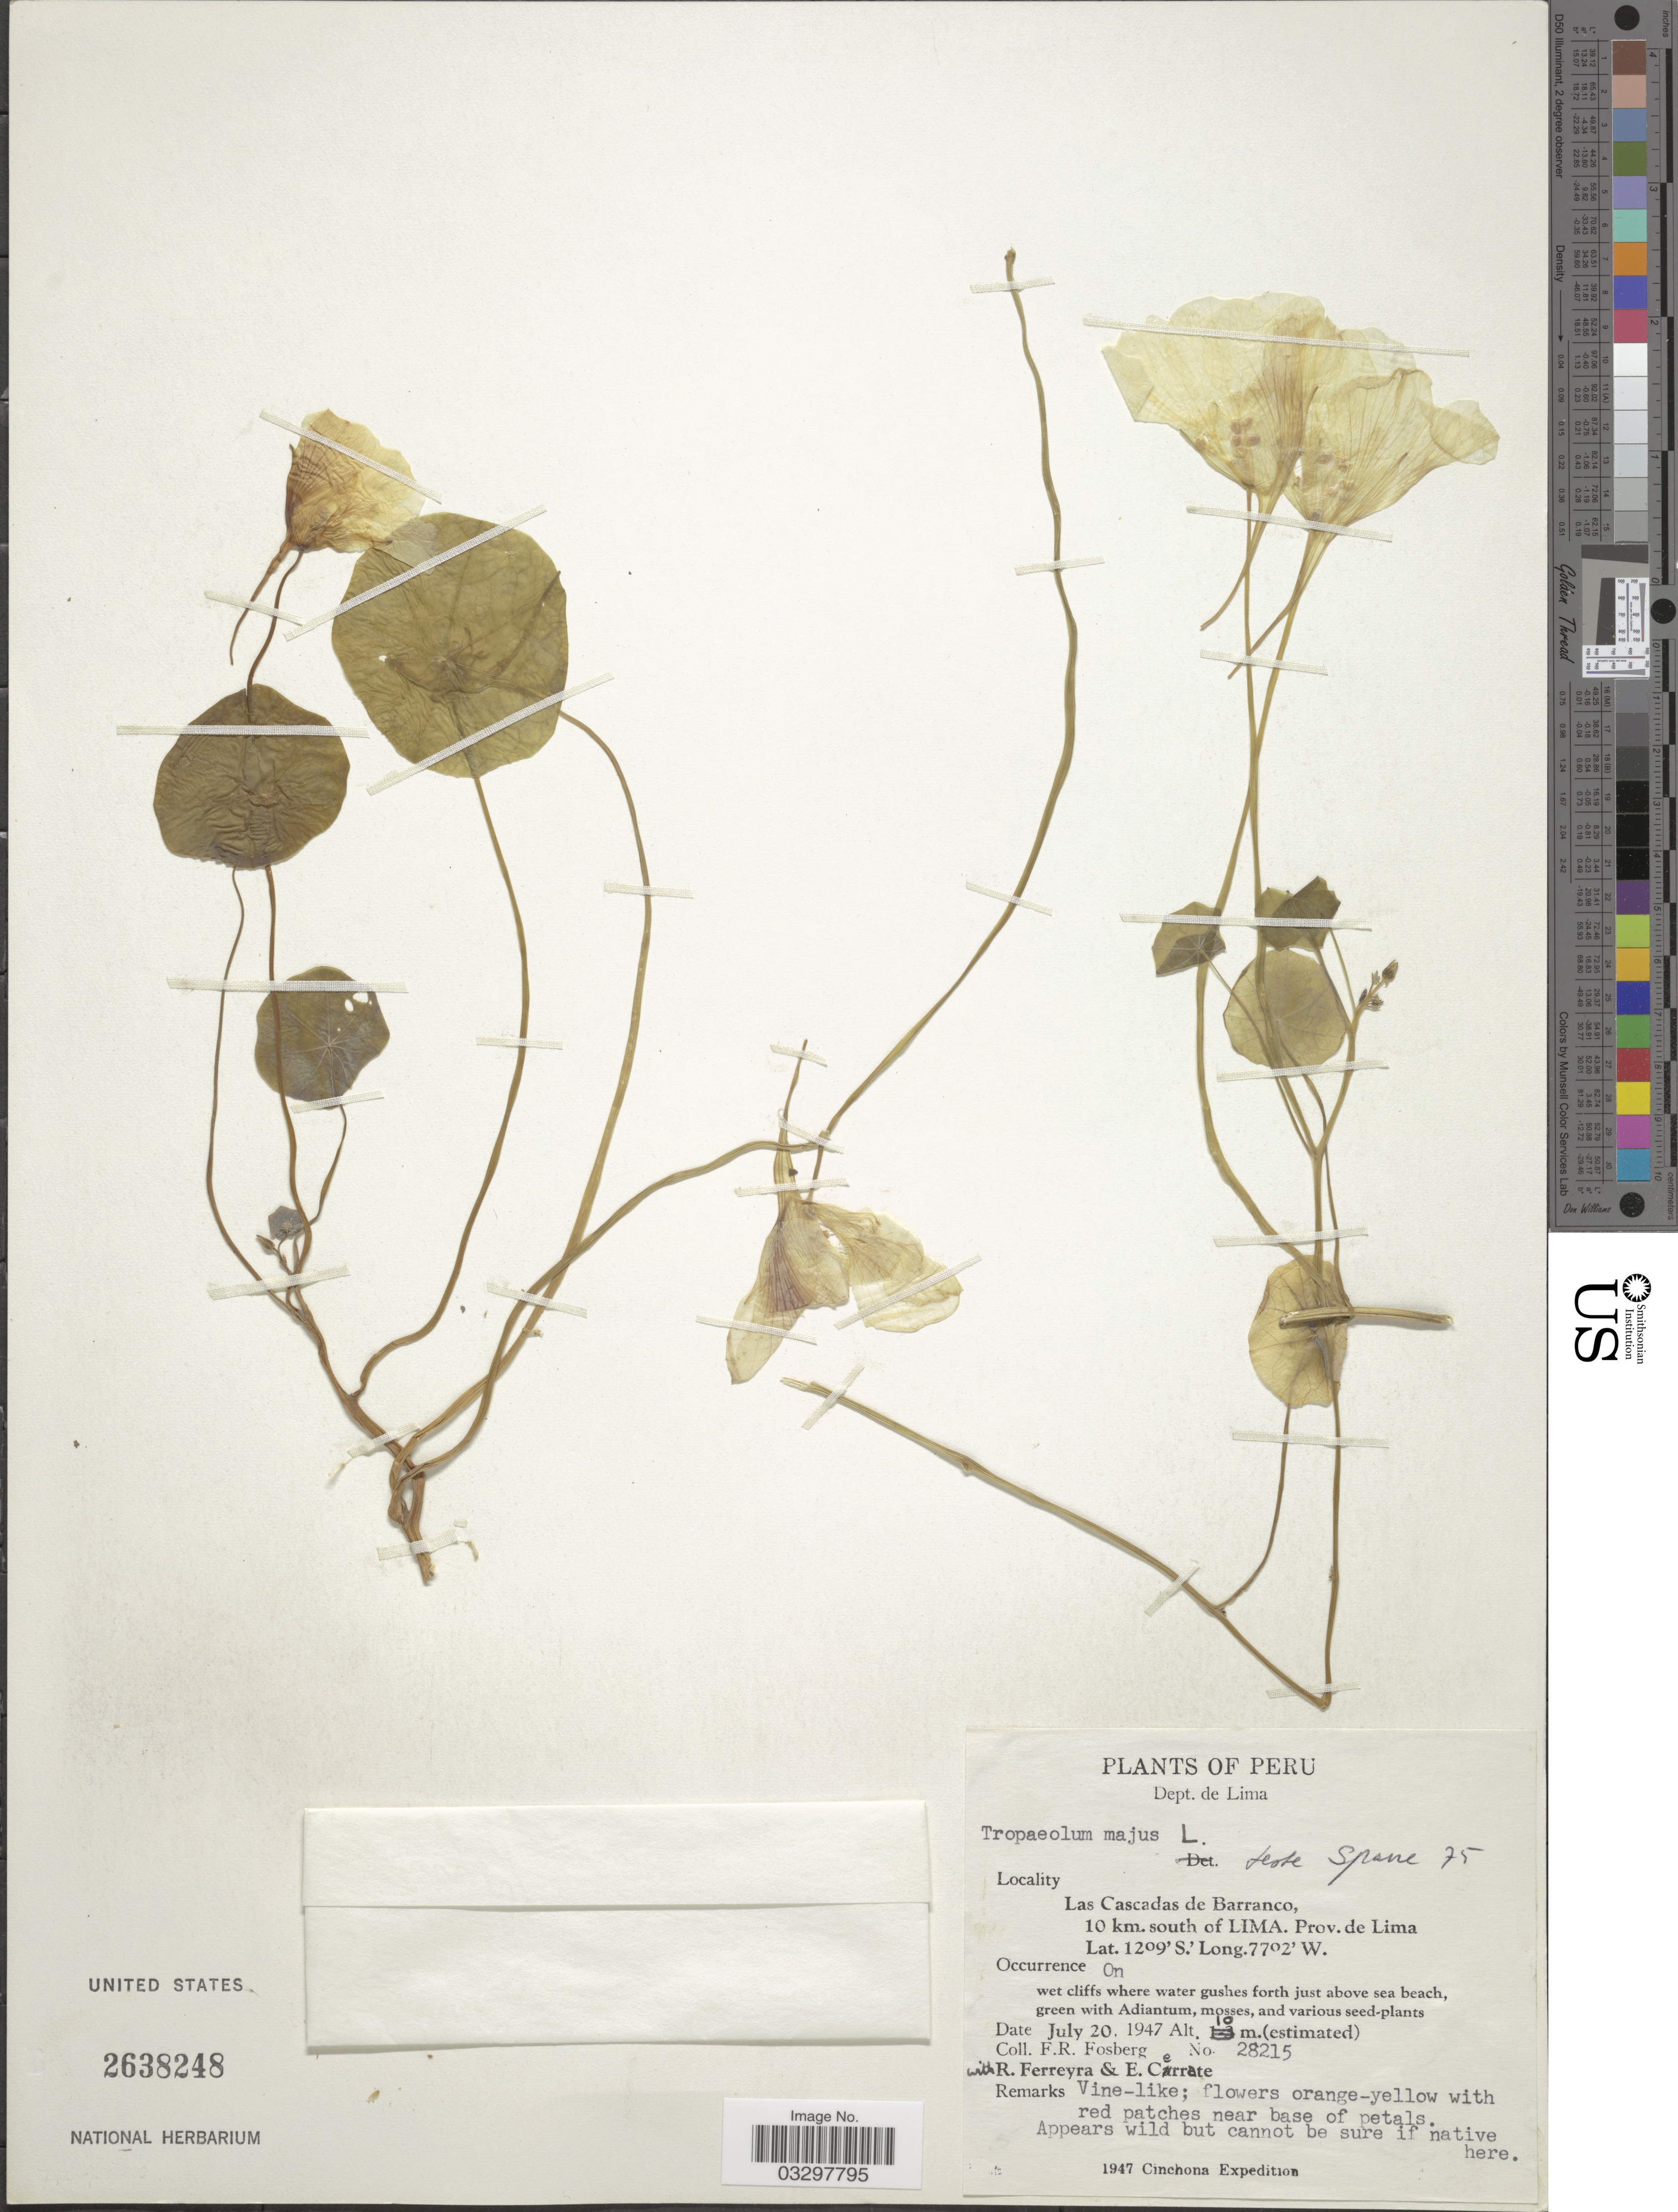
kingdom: Plantae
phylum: Tracheophyta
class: Magnoliopsida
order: Brassicales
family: Tropaeolaceae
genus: Tropaeolum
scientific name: Tropaeolum majus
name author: L.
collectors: F. R. Fosberg, R. A. Ferreyra & E. Cerrate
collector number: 28215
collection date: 1947-07-20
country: Peru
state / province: Lima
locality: Dept. de Lima, Las Cascadas de Barranco, 10 km. south of Lima.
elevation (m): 10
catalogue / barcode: US 2638248